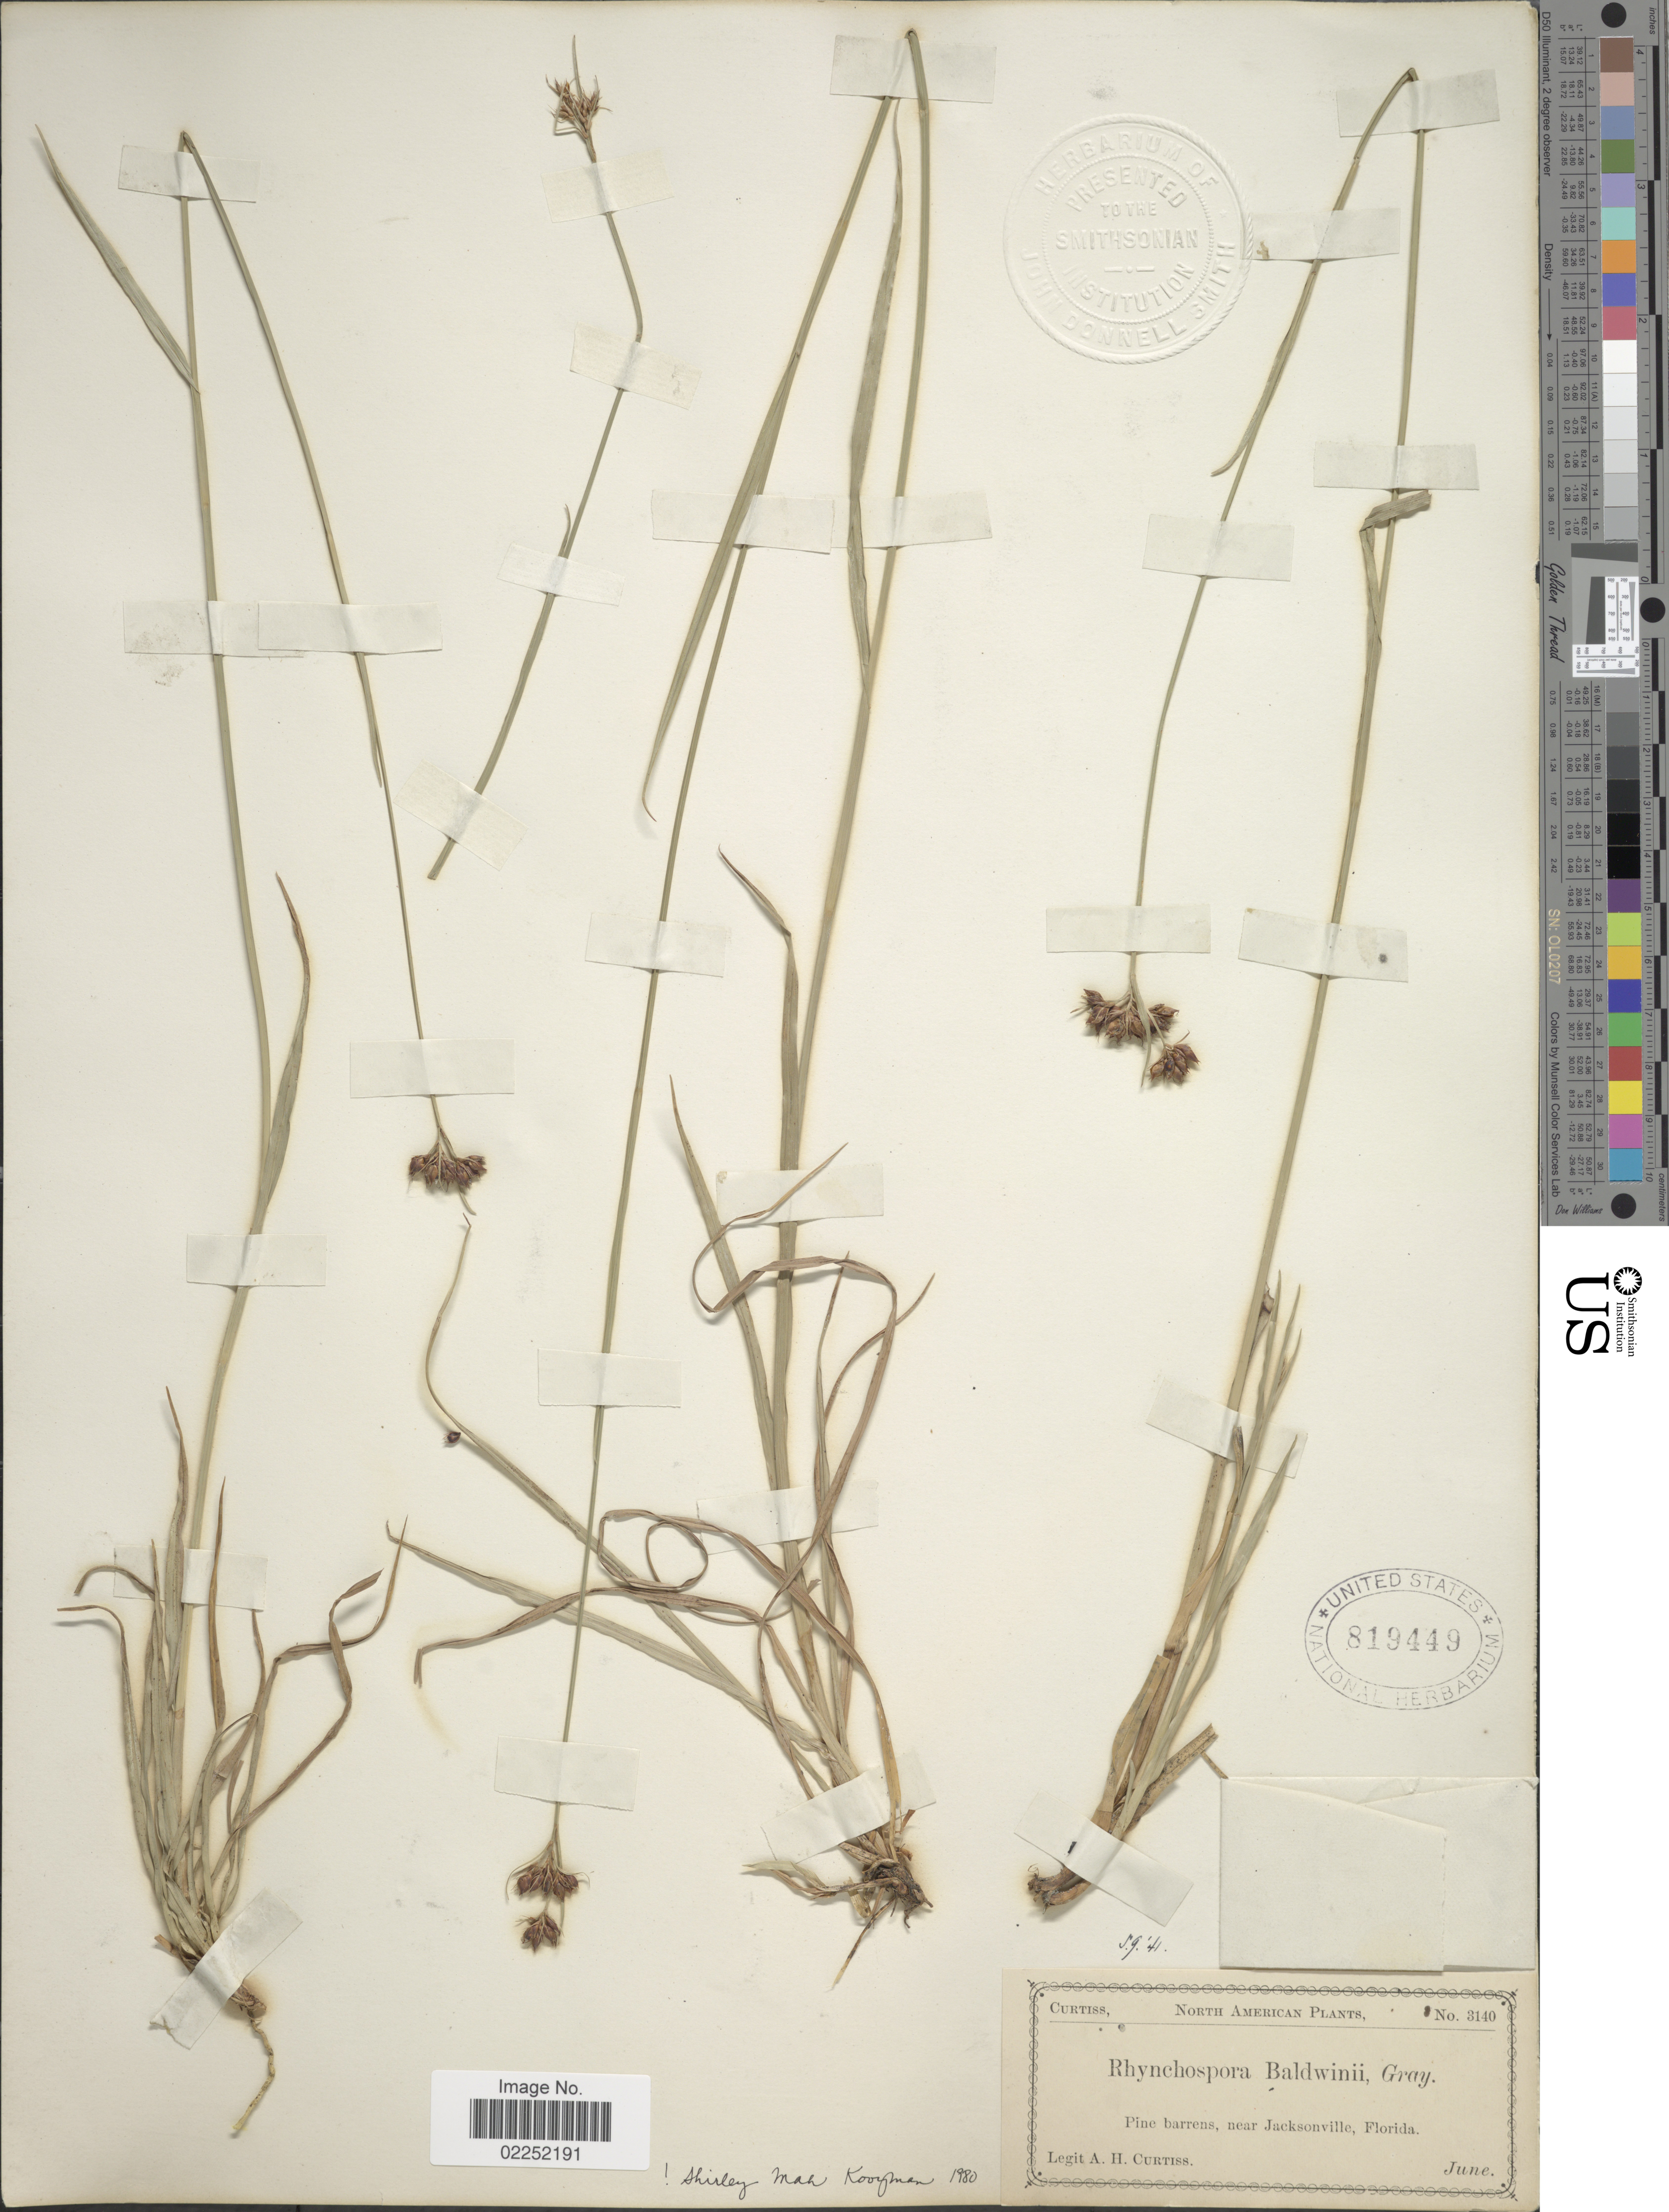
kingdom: Plantae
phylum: Tracheophyta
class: Liliopsida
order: Poales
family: Cyperaceae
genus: Rhynchospora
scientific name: Rhynchospora baldwinii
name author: A. Gray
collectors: A. H. Curtiss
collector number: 3140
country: United States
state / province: Florida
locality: Pine barrens, near Jacksonville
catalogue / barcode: US 819449